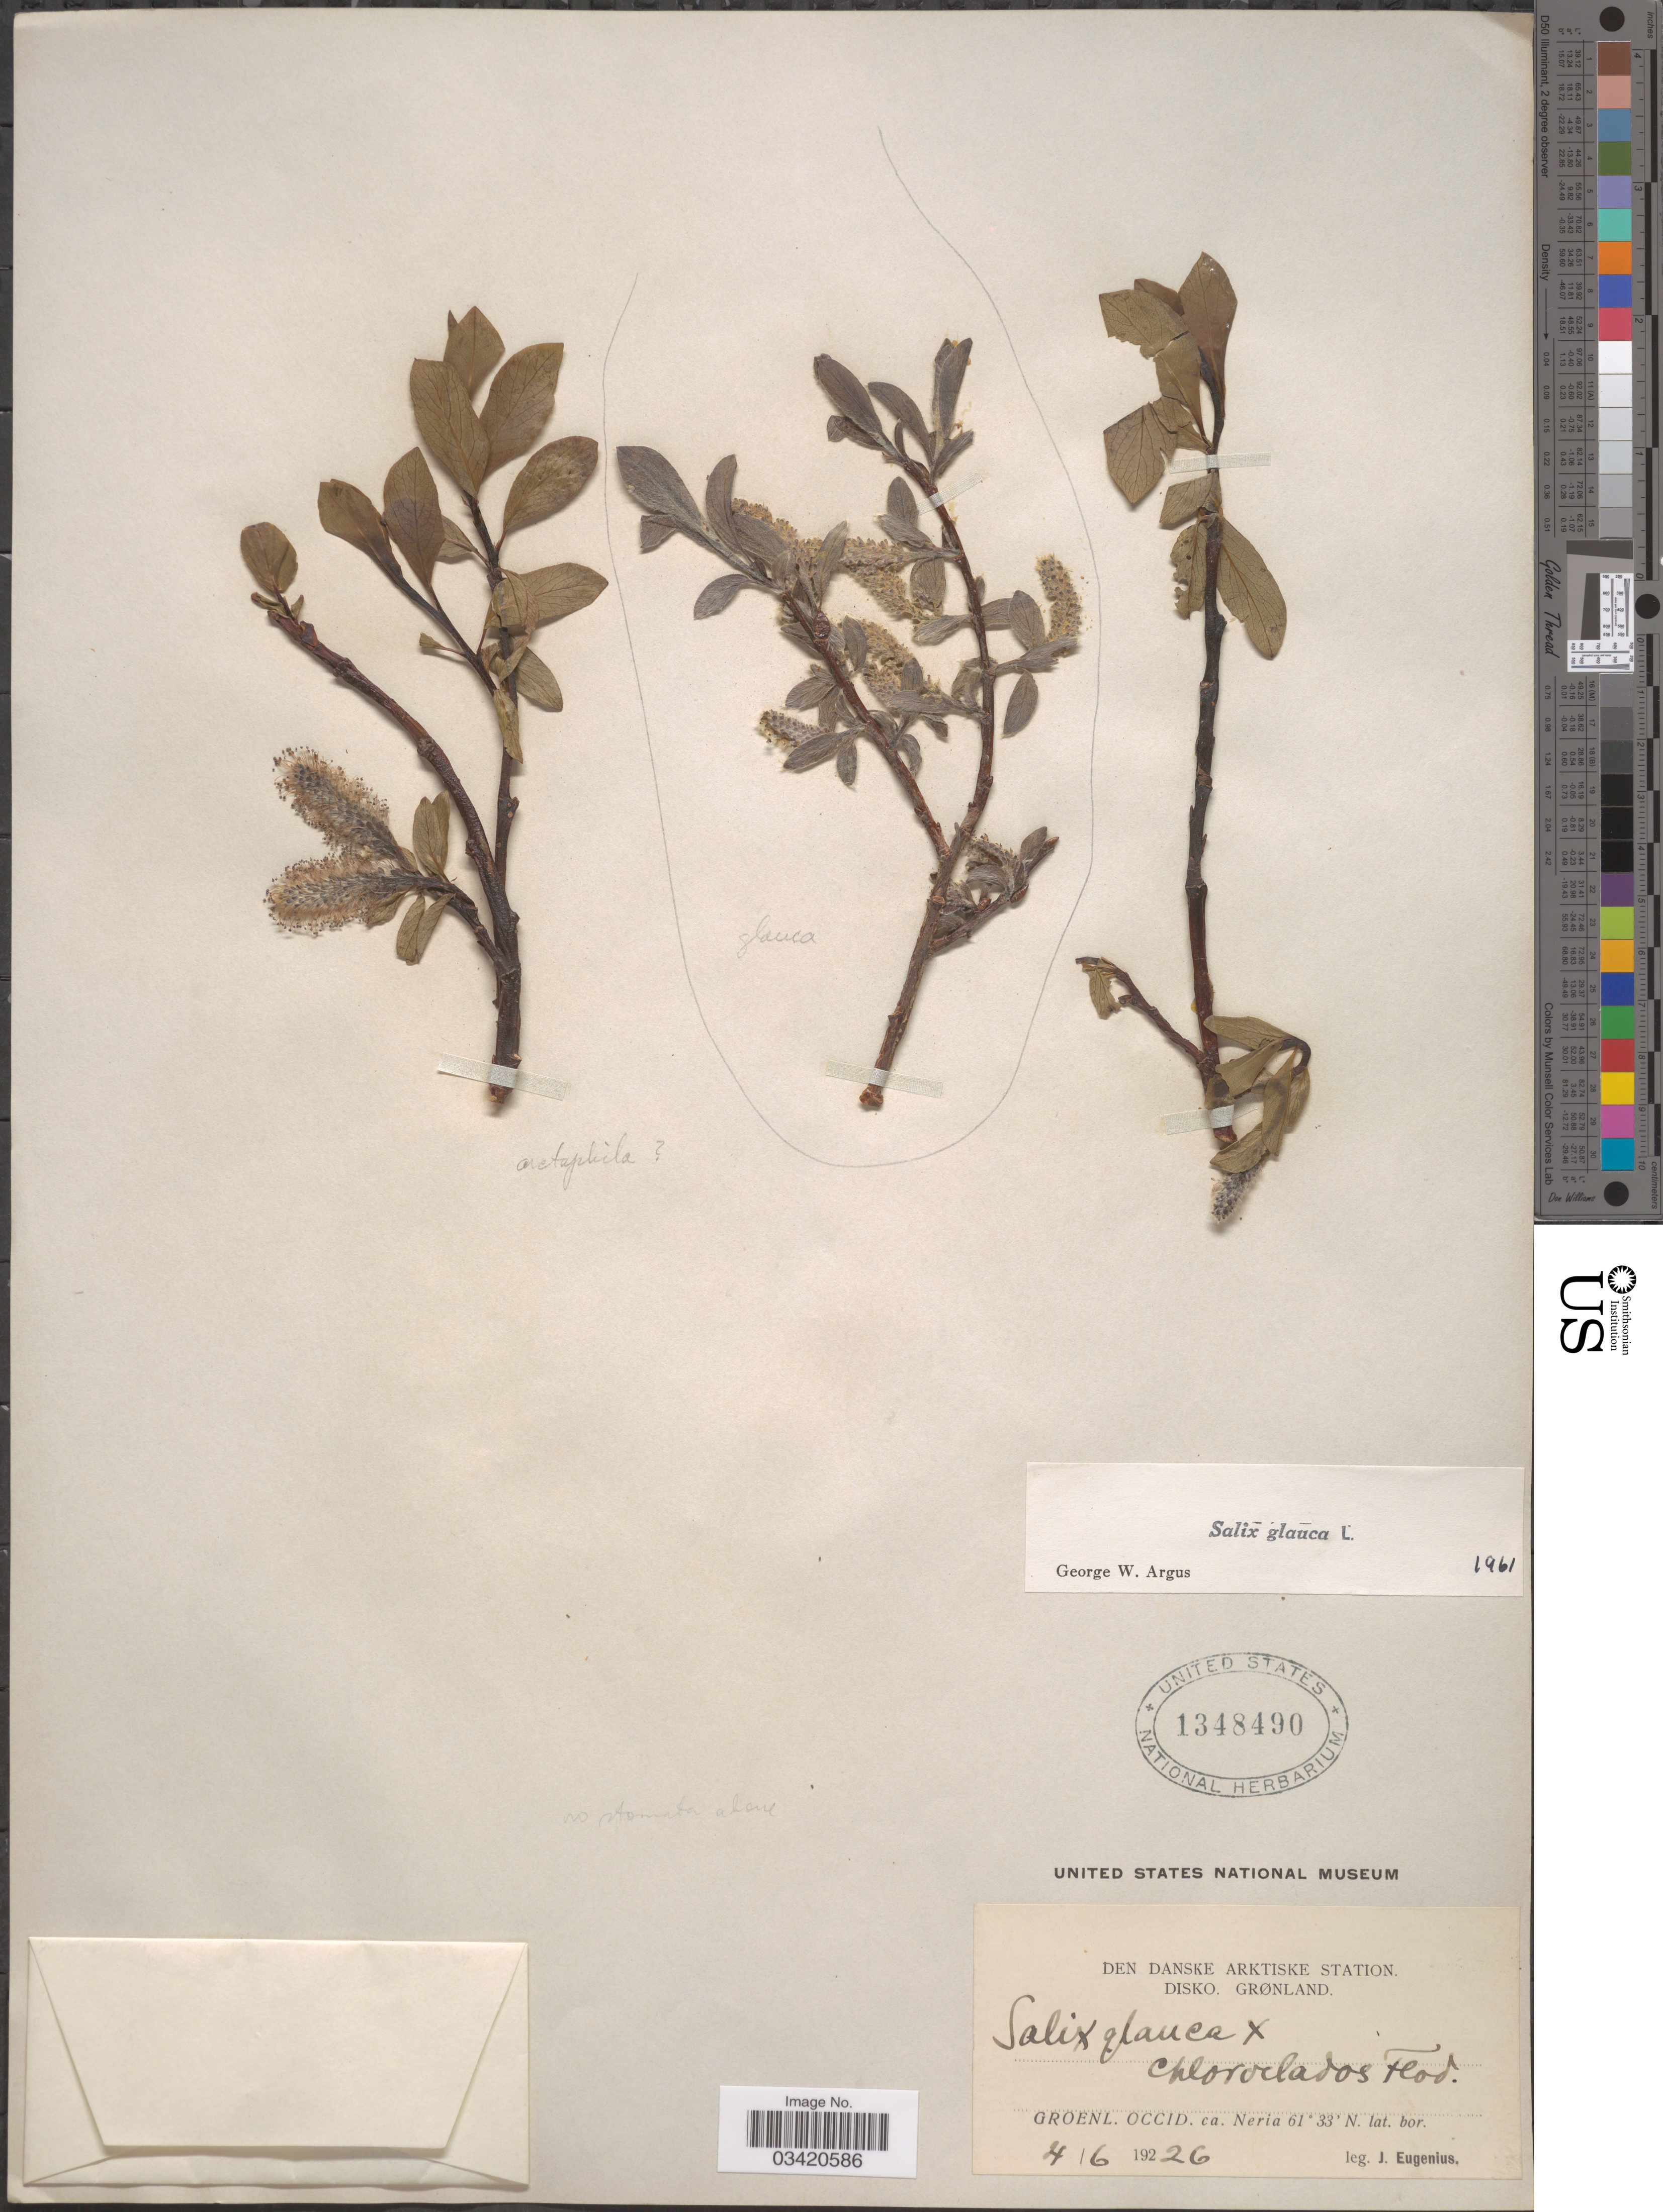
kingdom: Plantae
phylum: Tracheophyta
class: Magnoliopsida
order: Malpighiales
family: Salicaceae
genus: Salix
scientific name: Salix glauca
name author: L.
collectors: J. Eugenius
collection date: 1926-06-04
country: Greenland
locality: Den Danske Arktiske Station. Disko. Grønland. Groenl. Occid. ca. Neria.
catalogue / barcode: US 1348490